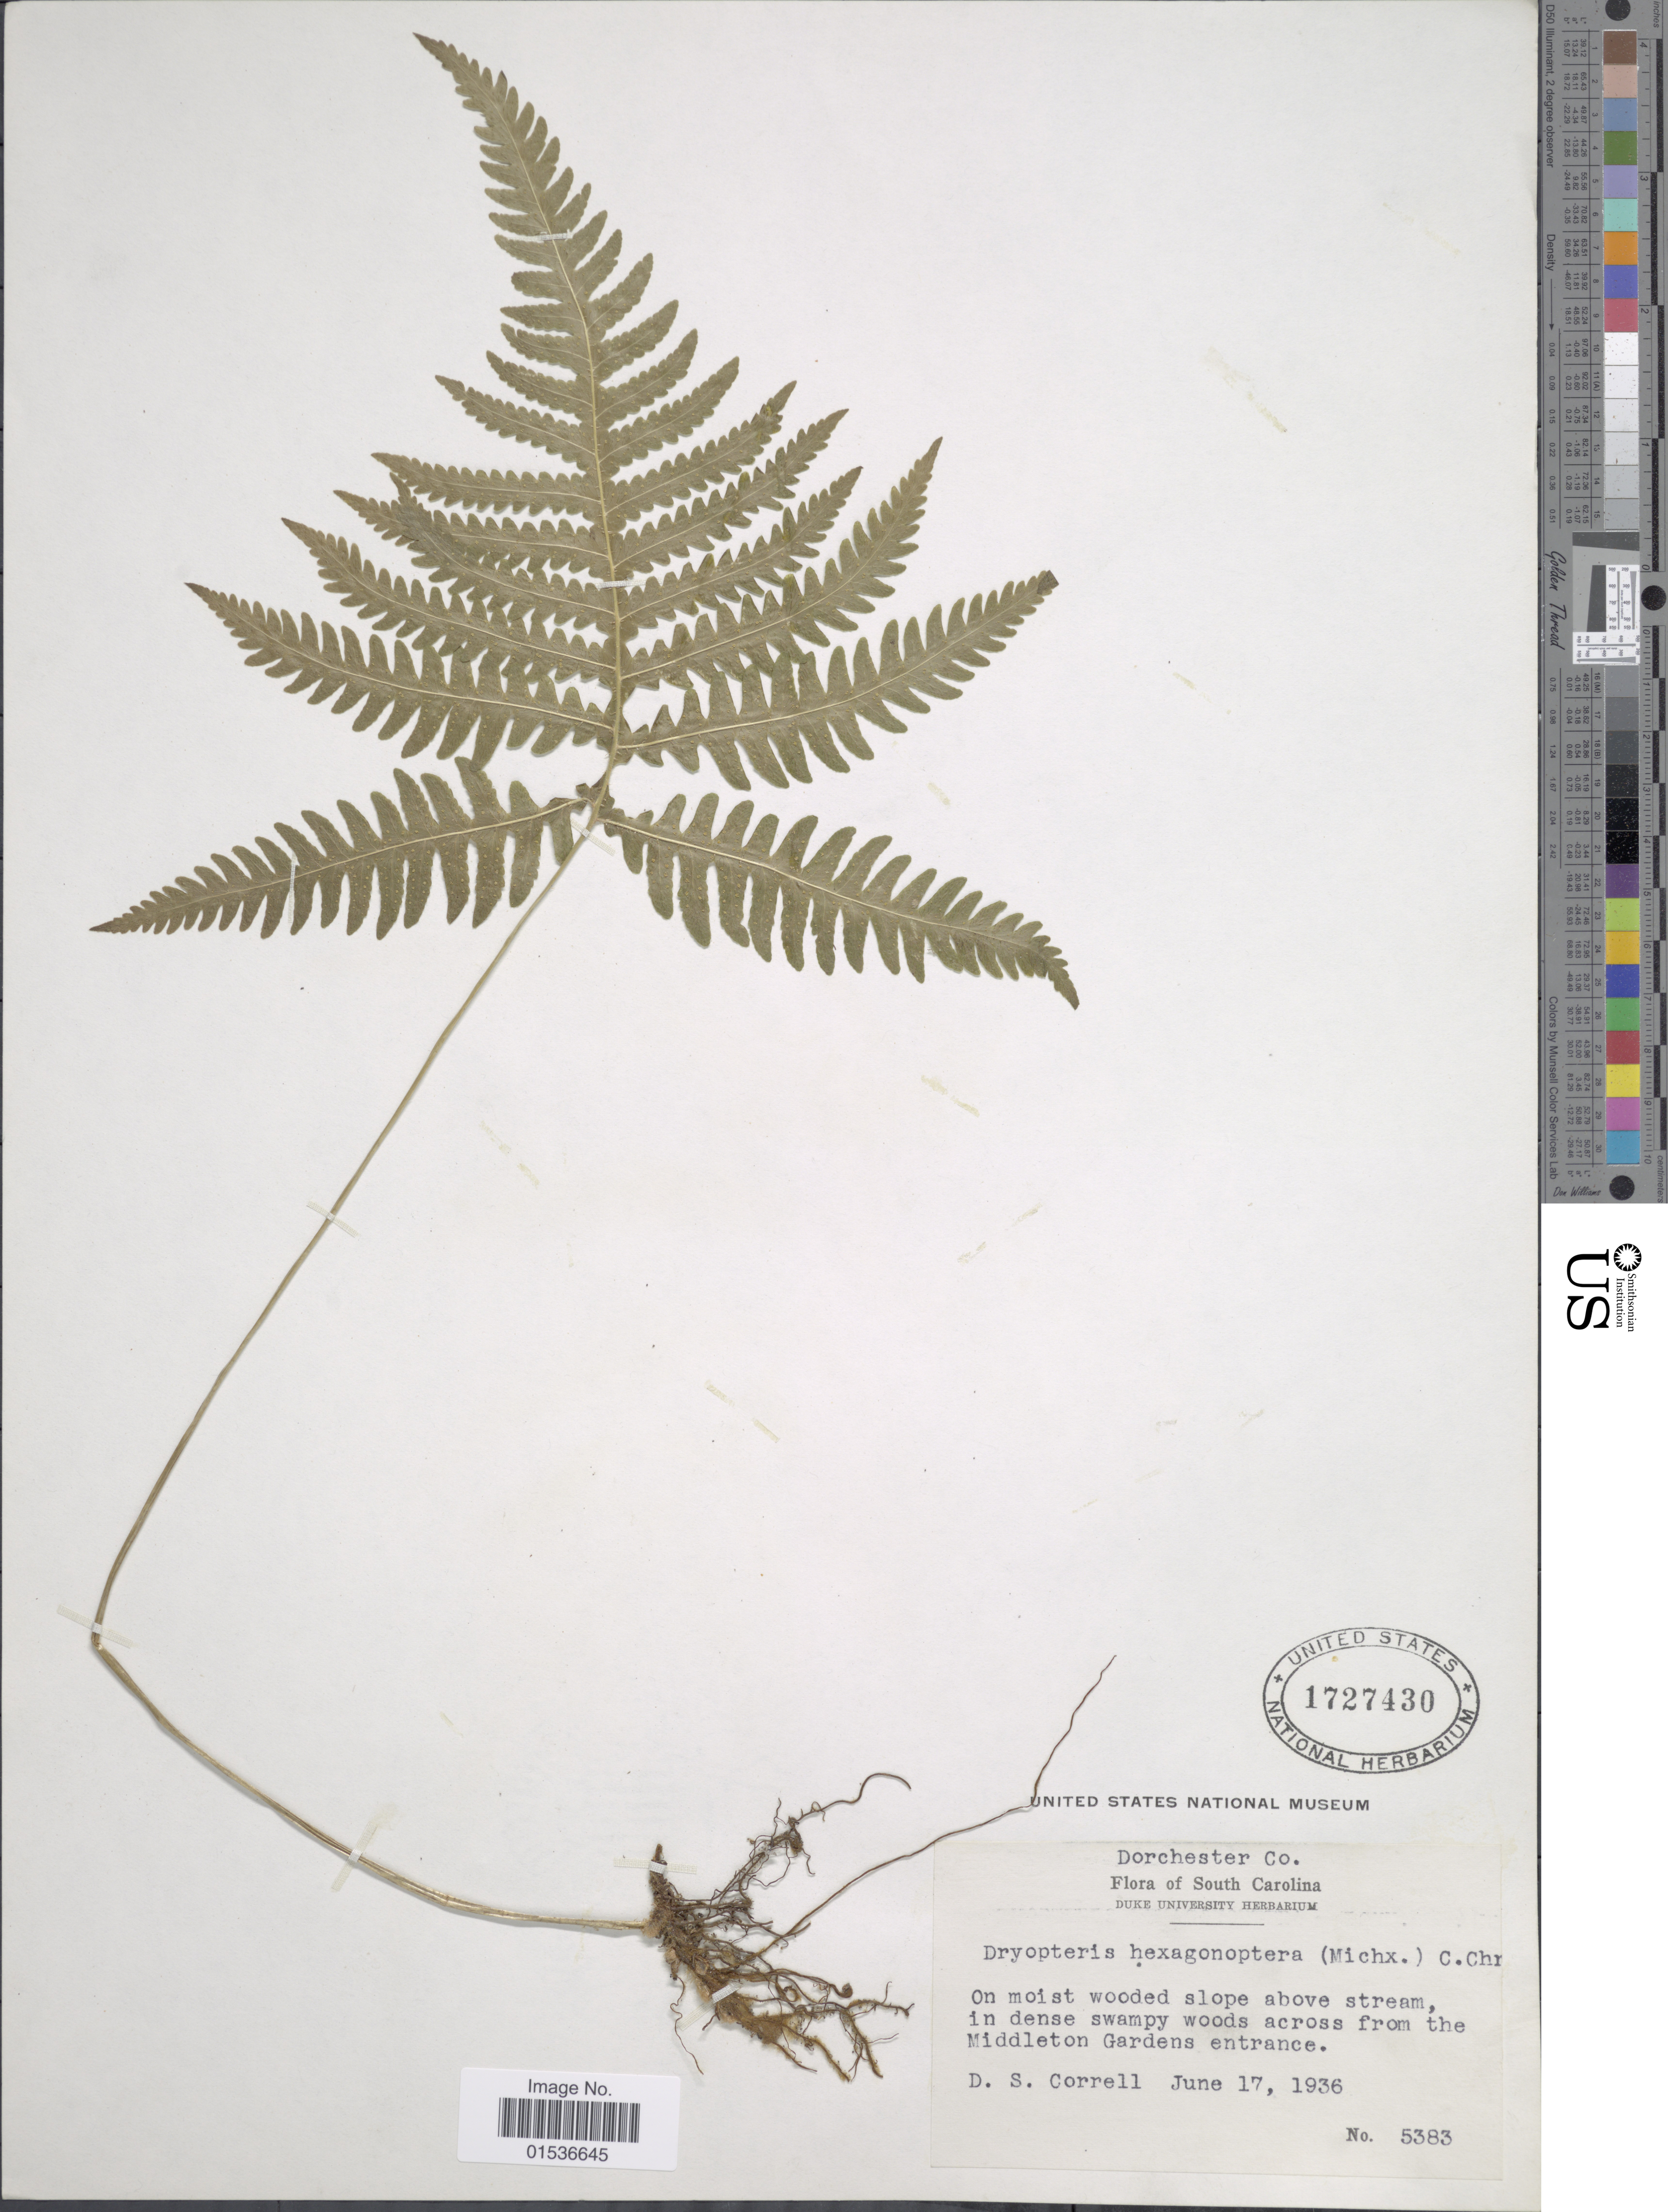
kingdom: Plantae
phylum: Tracheophyta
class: Polypodiopsida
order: Polypodiales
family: Thelypteridaceae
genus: Phegopteris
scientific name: Phegopteris hexagonoptera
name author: (Michx.) Fée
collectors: D. S. Correll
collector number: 5383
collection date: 1936-06-17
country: United States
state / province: South Carolina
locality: Dorchester Co. In dense swampy woods across from the Middleton Gardens entrance.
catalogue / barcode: US 1727430